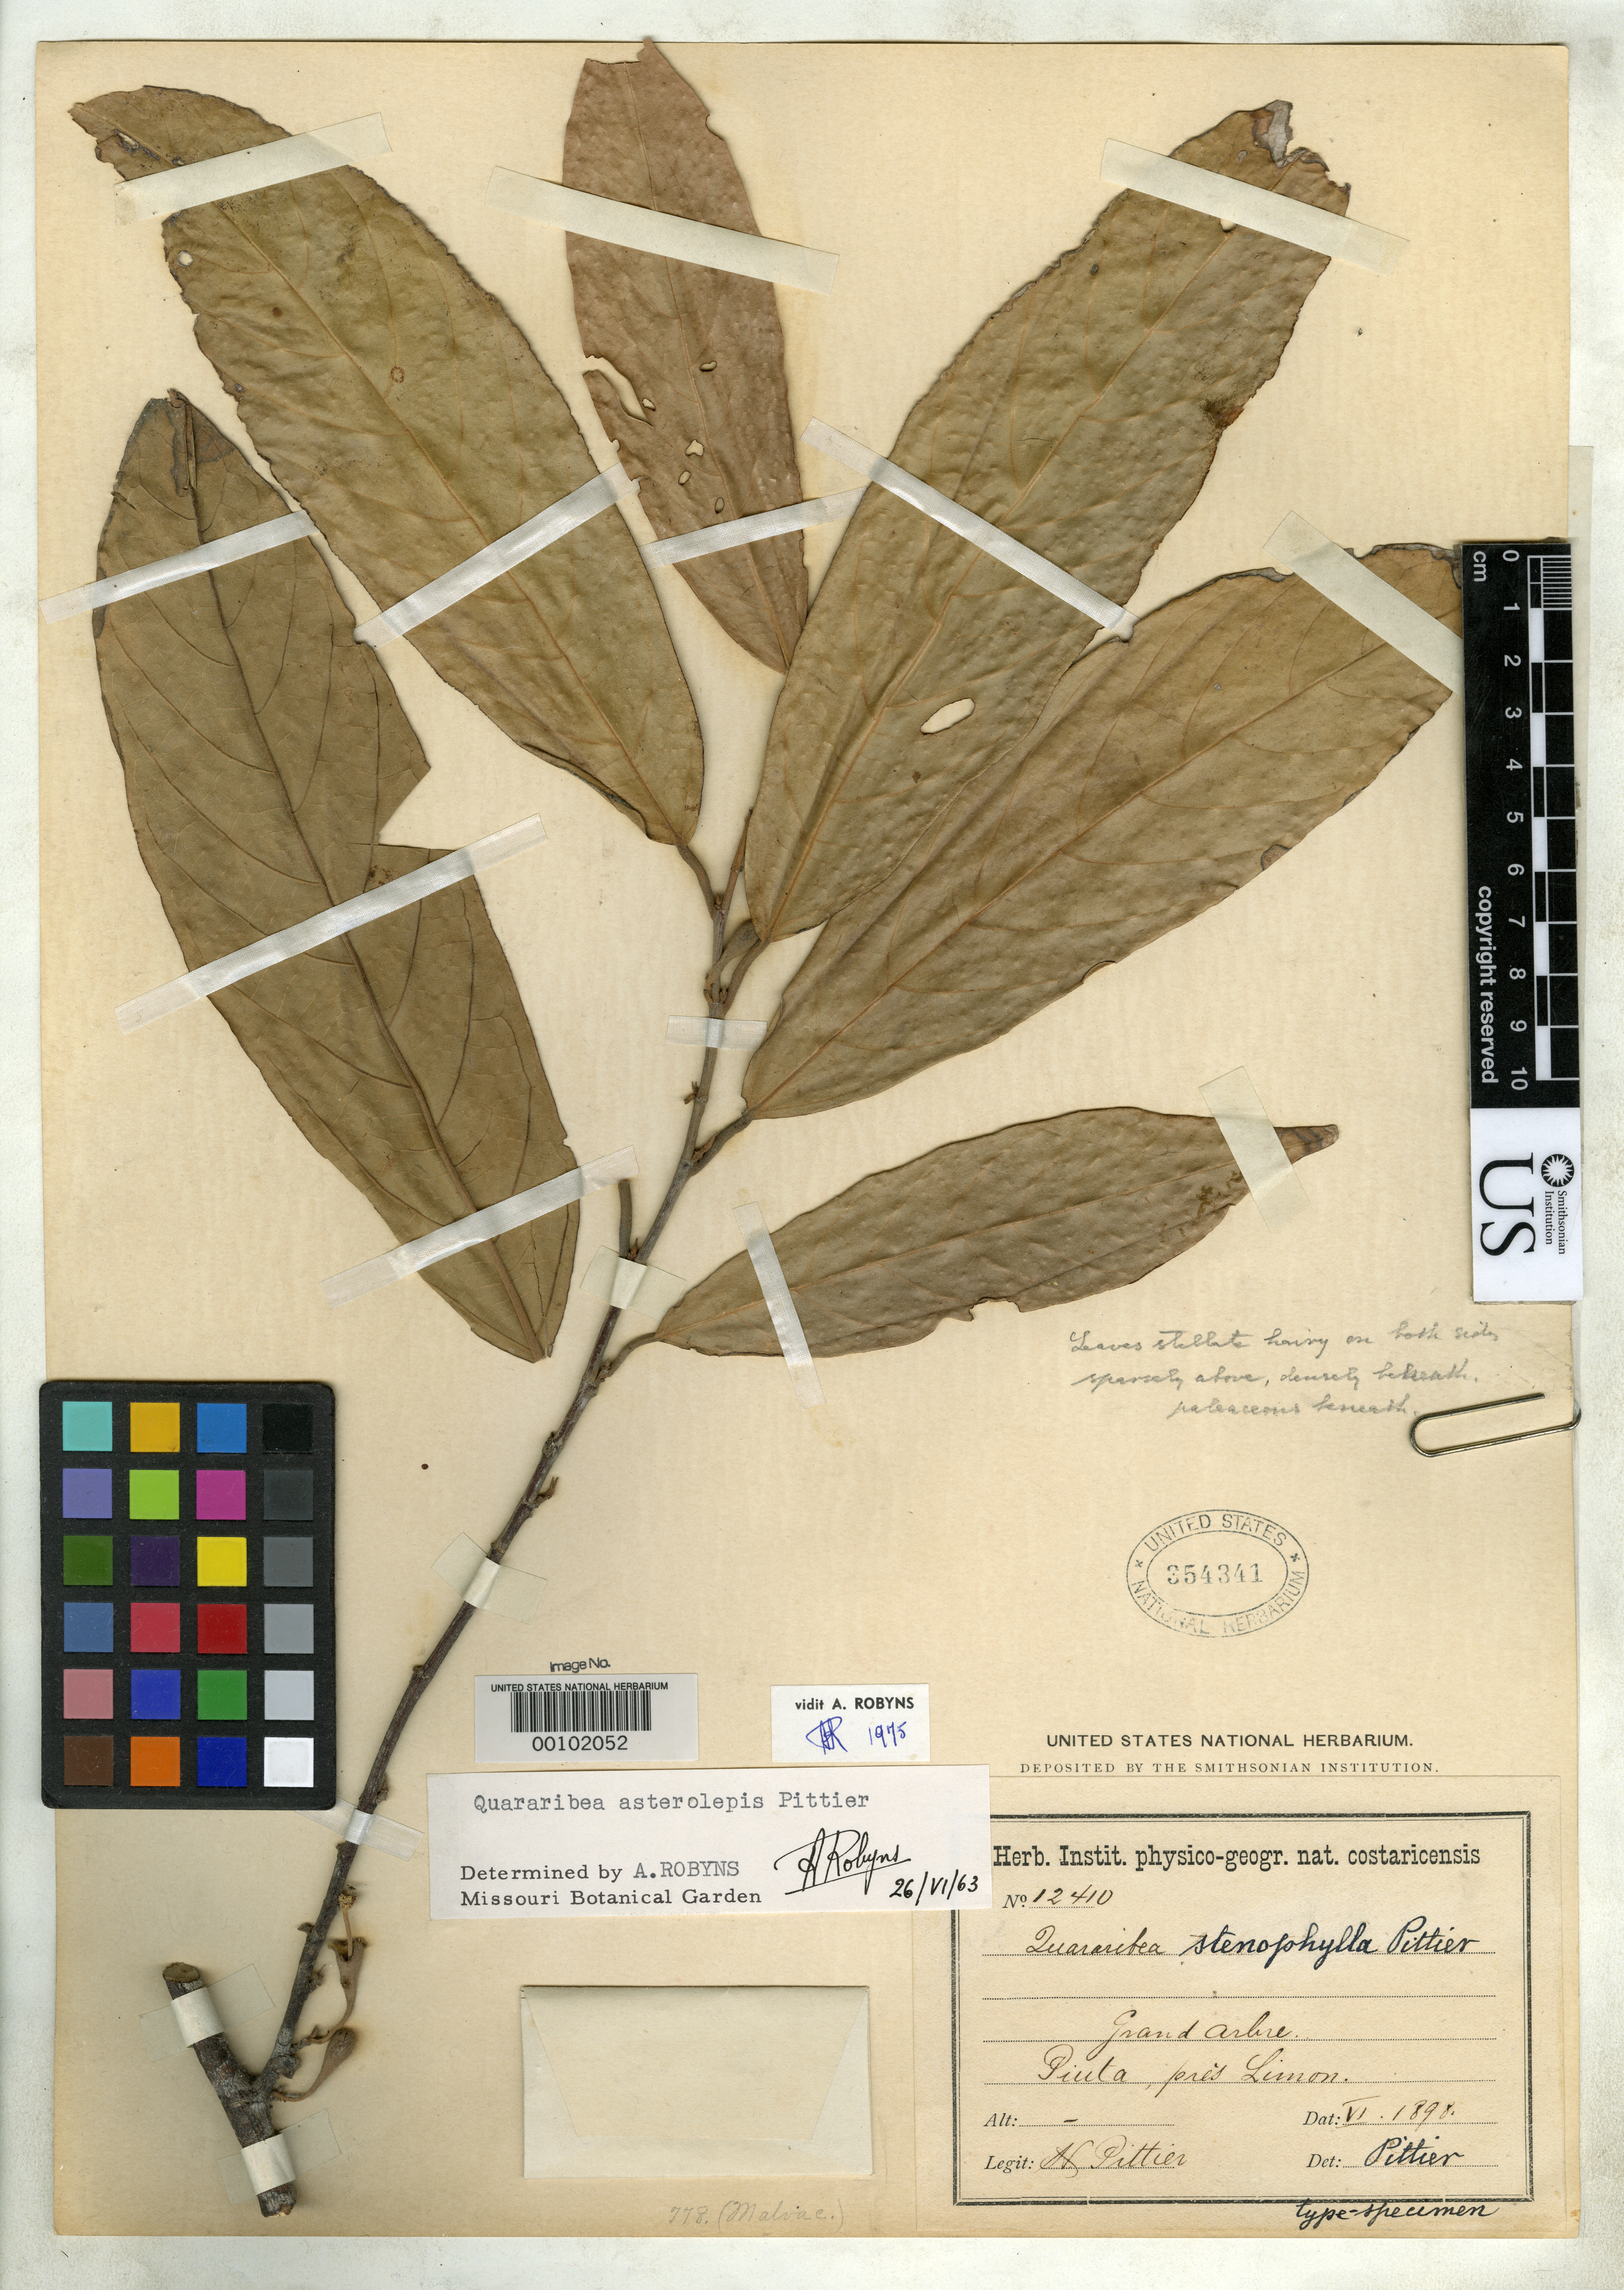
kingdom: Plantae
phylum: Tracheophyta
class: Magnoliopsida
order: Malvales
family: Malvaceae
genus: Quararibea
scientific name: Quararibea stenophylla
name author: Pittier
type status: Holotype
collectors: H. F. Pittier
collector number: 12410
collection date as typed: Jun 1898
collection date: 1898-06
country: Costa Rica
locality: Puita near Port Limon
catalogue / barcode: US 354341